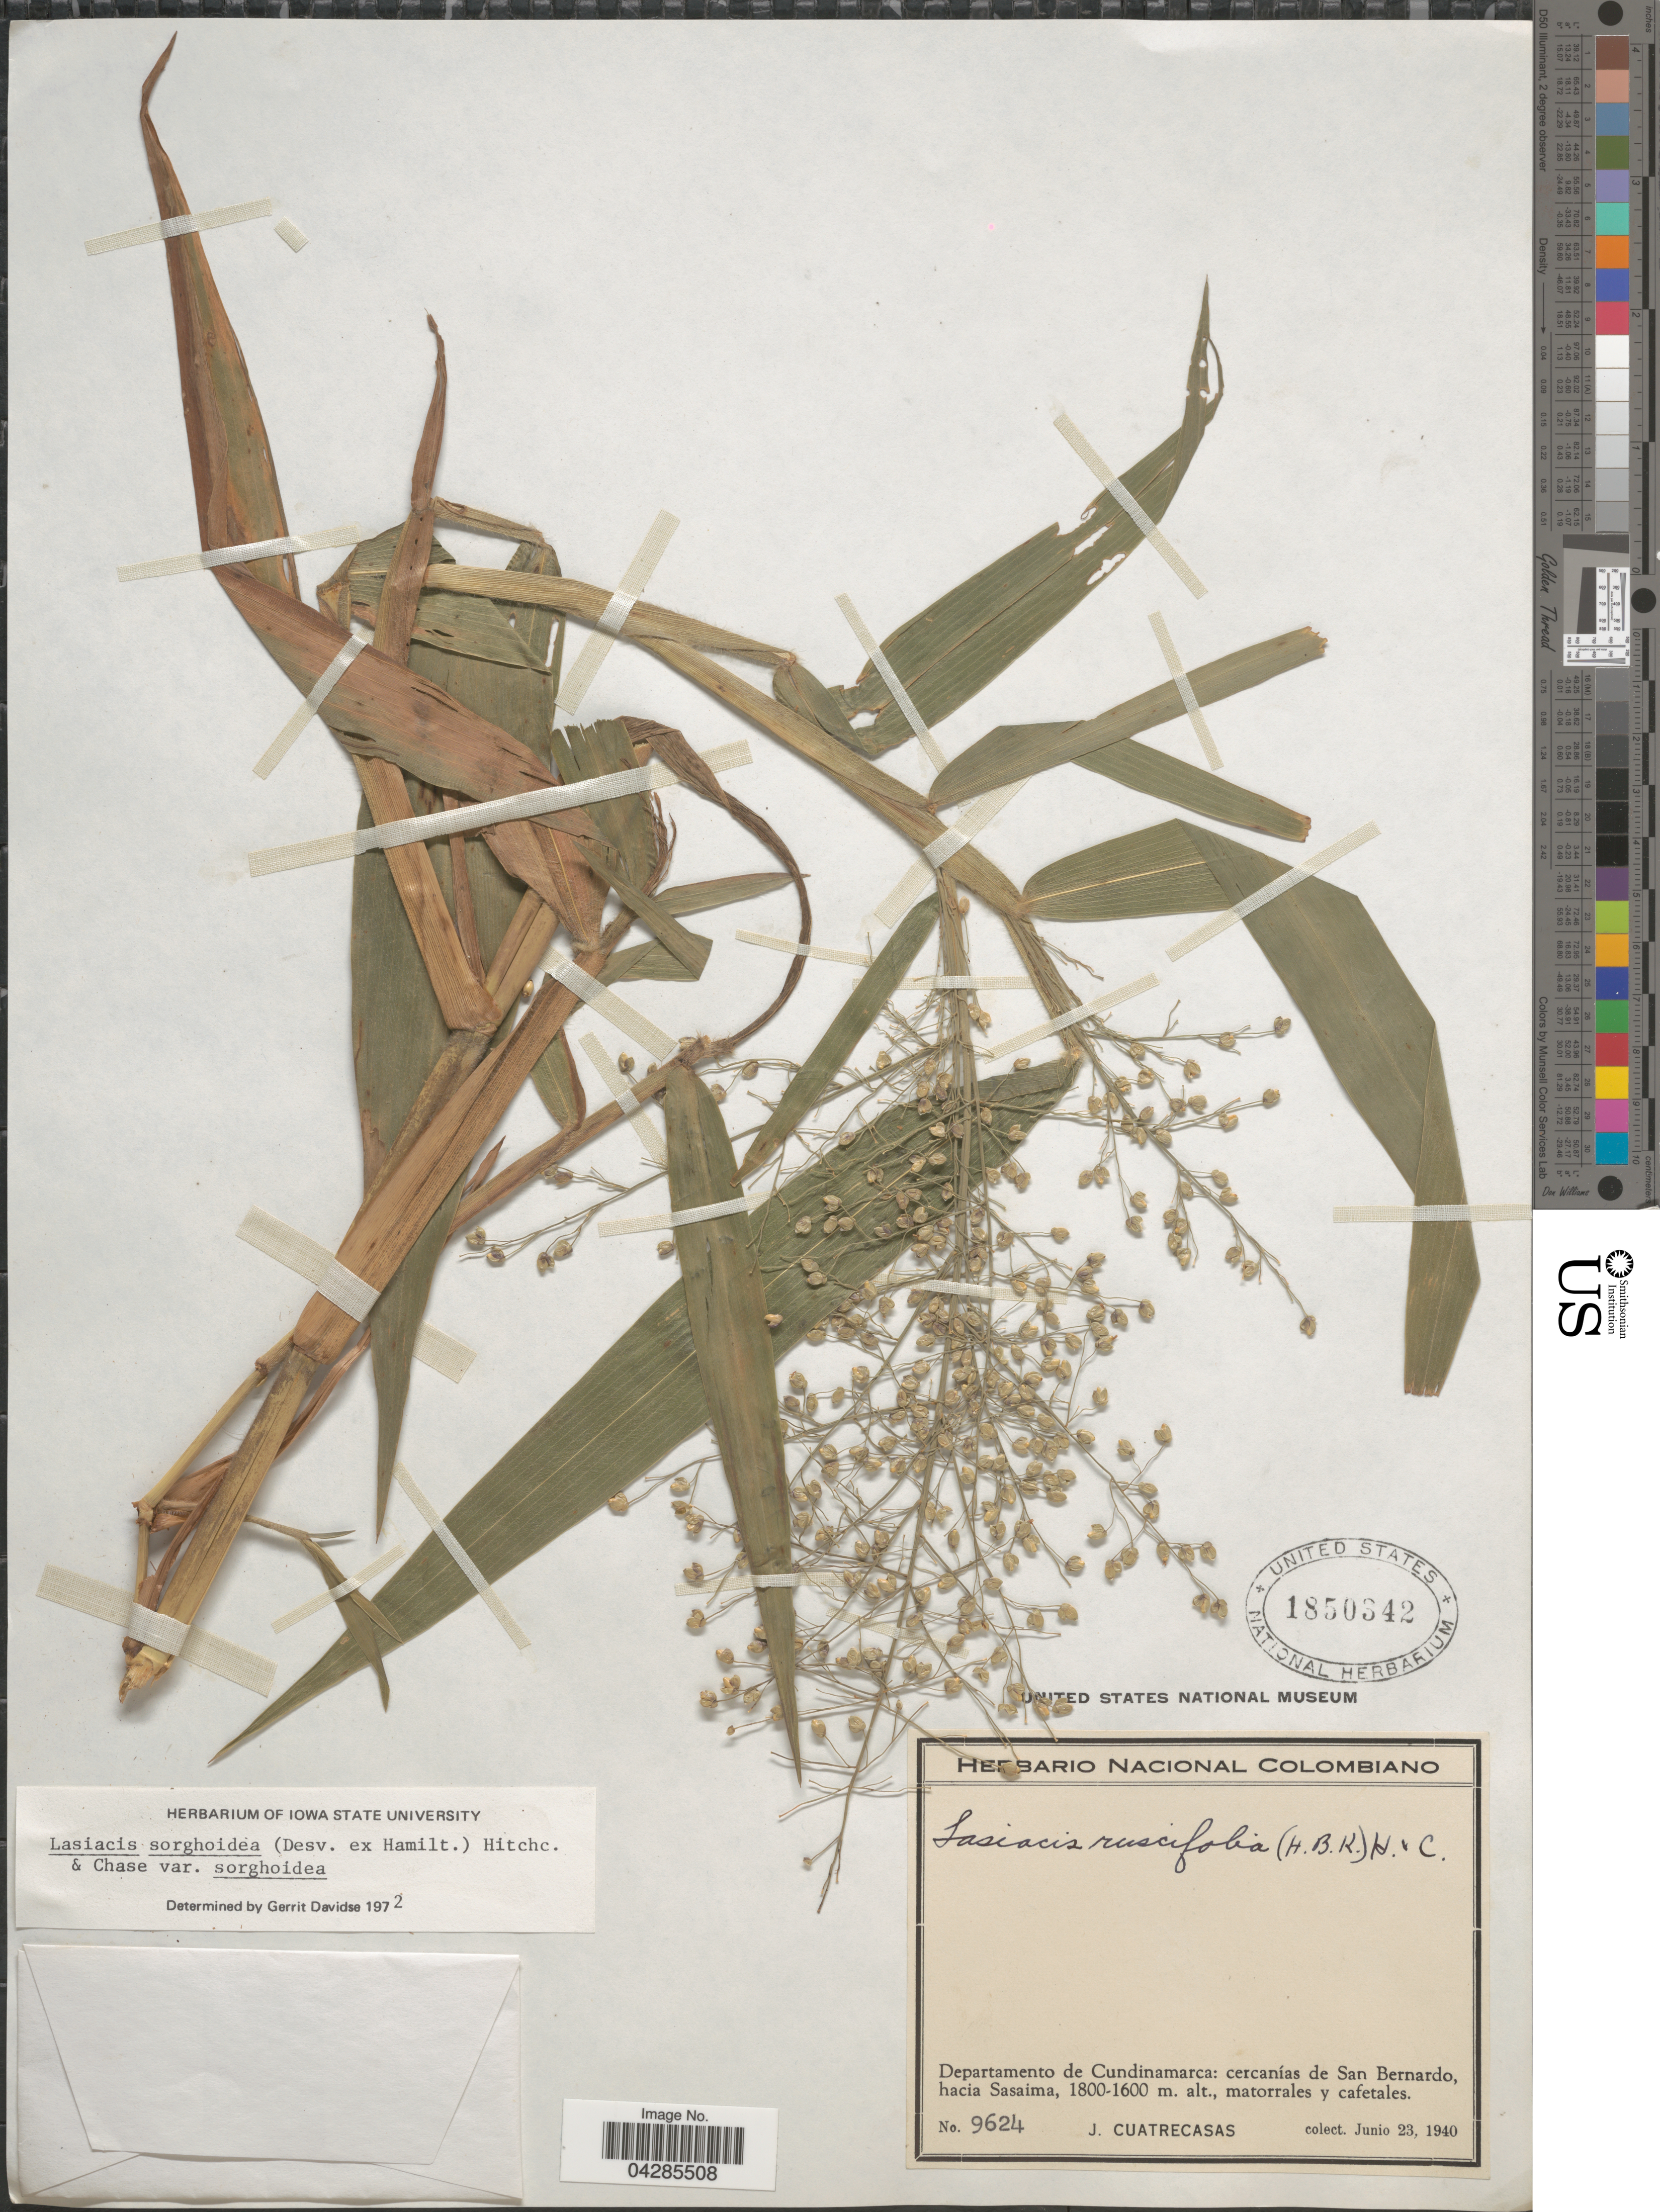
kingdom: Plantae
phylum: Tracheophyta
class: Liliopsida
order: Poales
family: Poaceae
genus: Lasiacis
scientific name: Lasiacis sorghoidea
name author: (Desv. ex Ham.) Hitchc. & Chase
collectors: J. Cuatrecasas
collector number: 9624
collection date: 1940-06-23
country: Colombia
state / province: Cundinamarca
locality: Departamento de Cundinamarca: cercanías de San Bernardo, hacia Sasaima.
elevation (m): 1600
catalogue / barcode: US 1850342